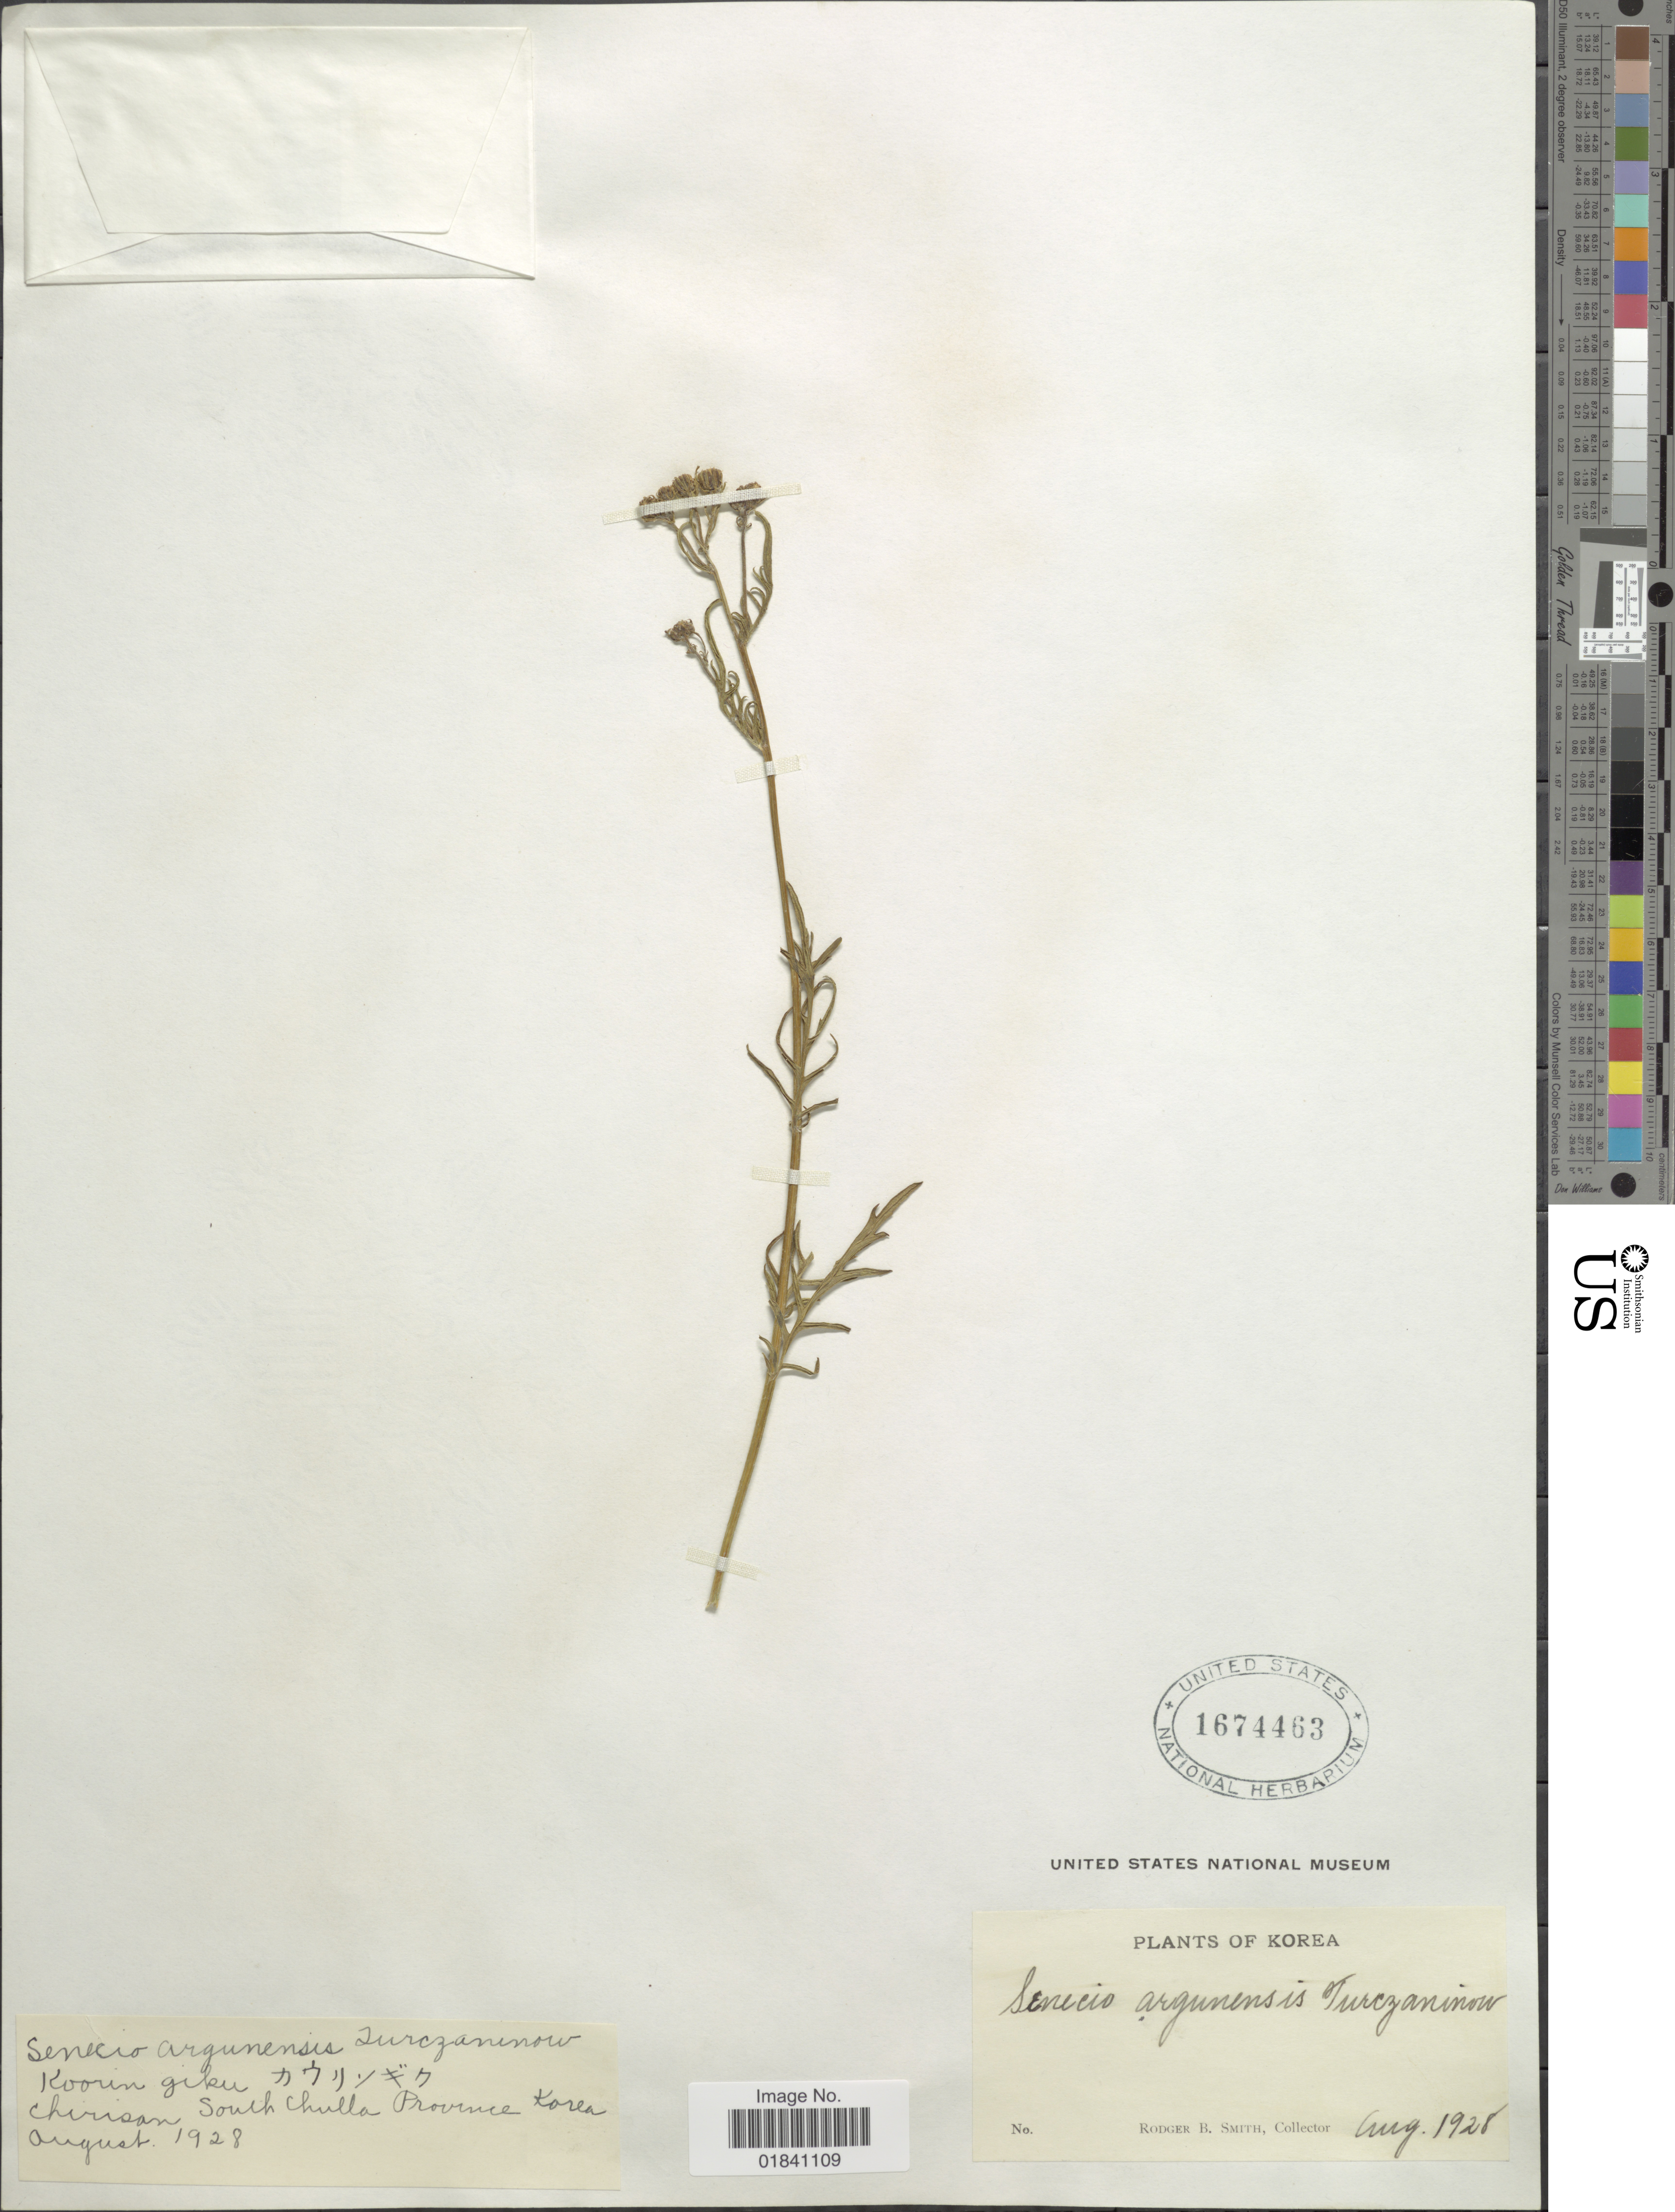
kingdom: Plantae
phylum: Tracheophyta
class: Magnoliopsida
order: Asterales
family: Asteraceae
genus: Senecio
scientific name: Senecio argunensis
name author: Turcz.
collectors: R. B. Smith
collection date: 1928-08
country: South Korea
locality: Chirisan South Chulla Province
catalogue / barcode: US 1674463